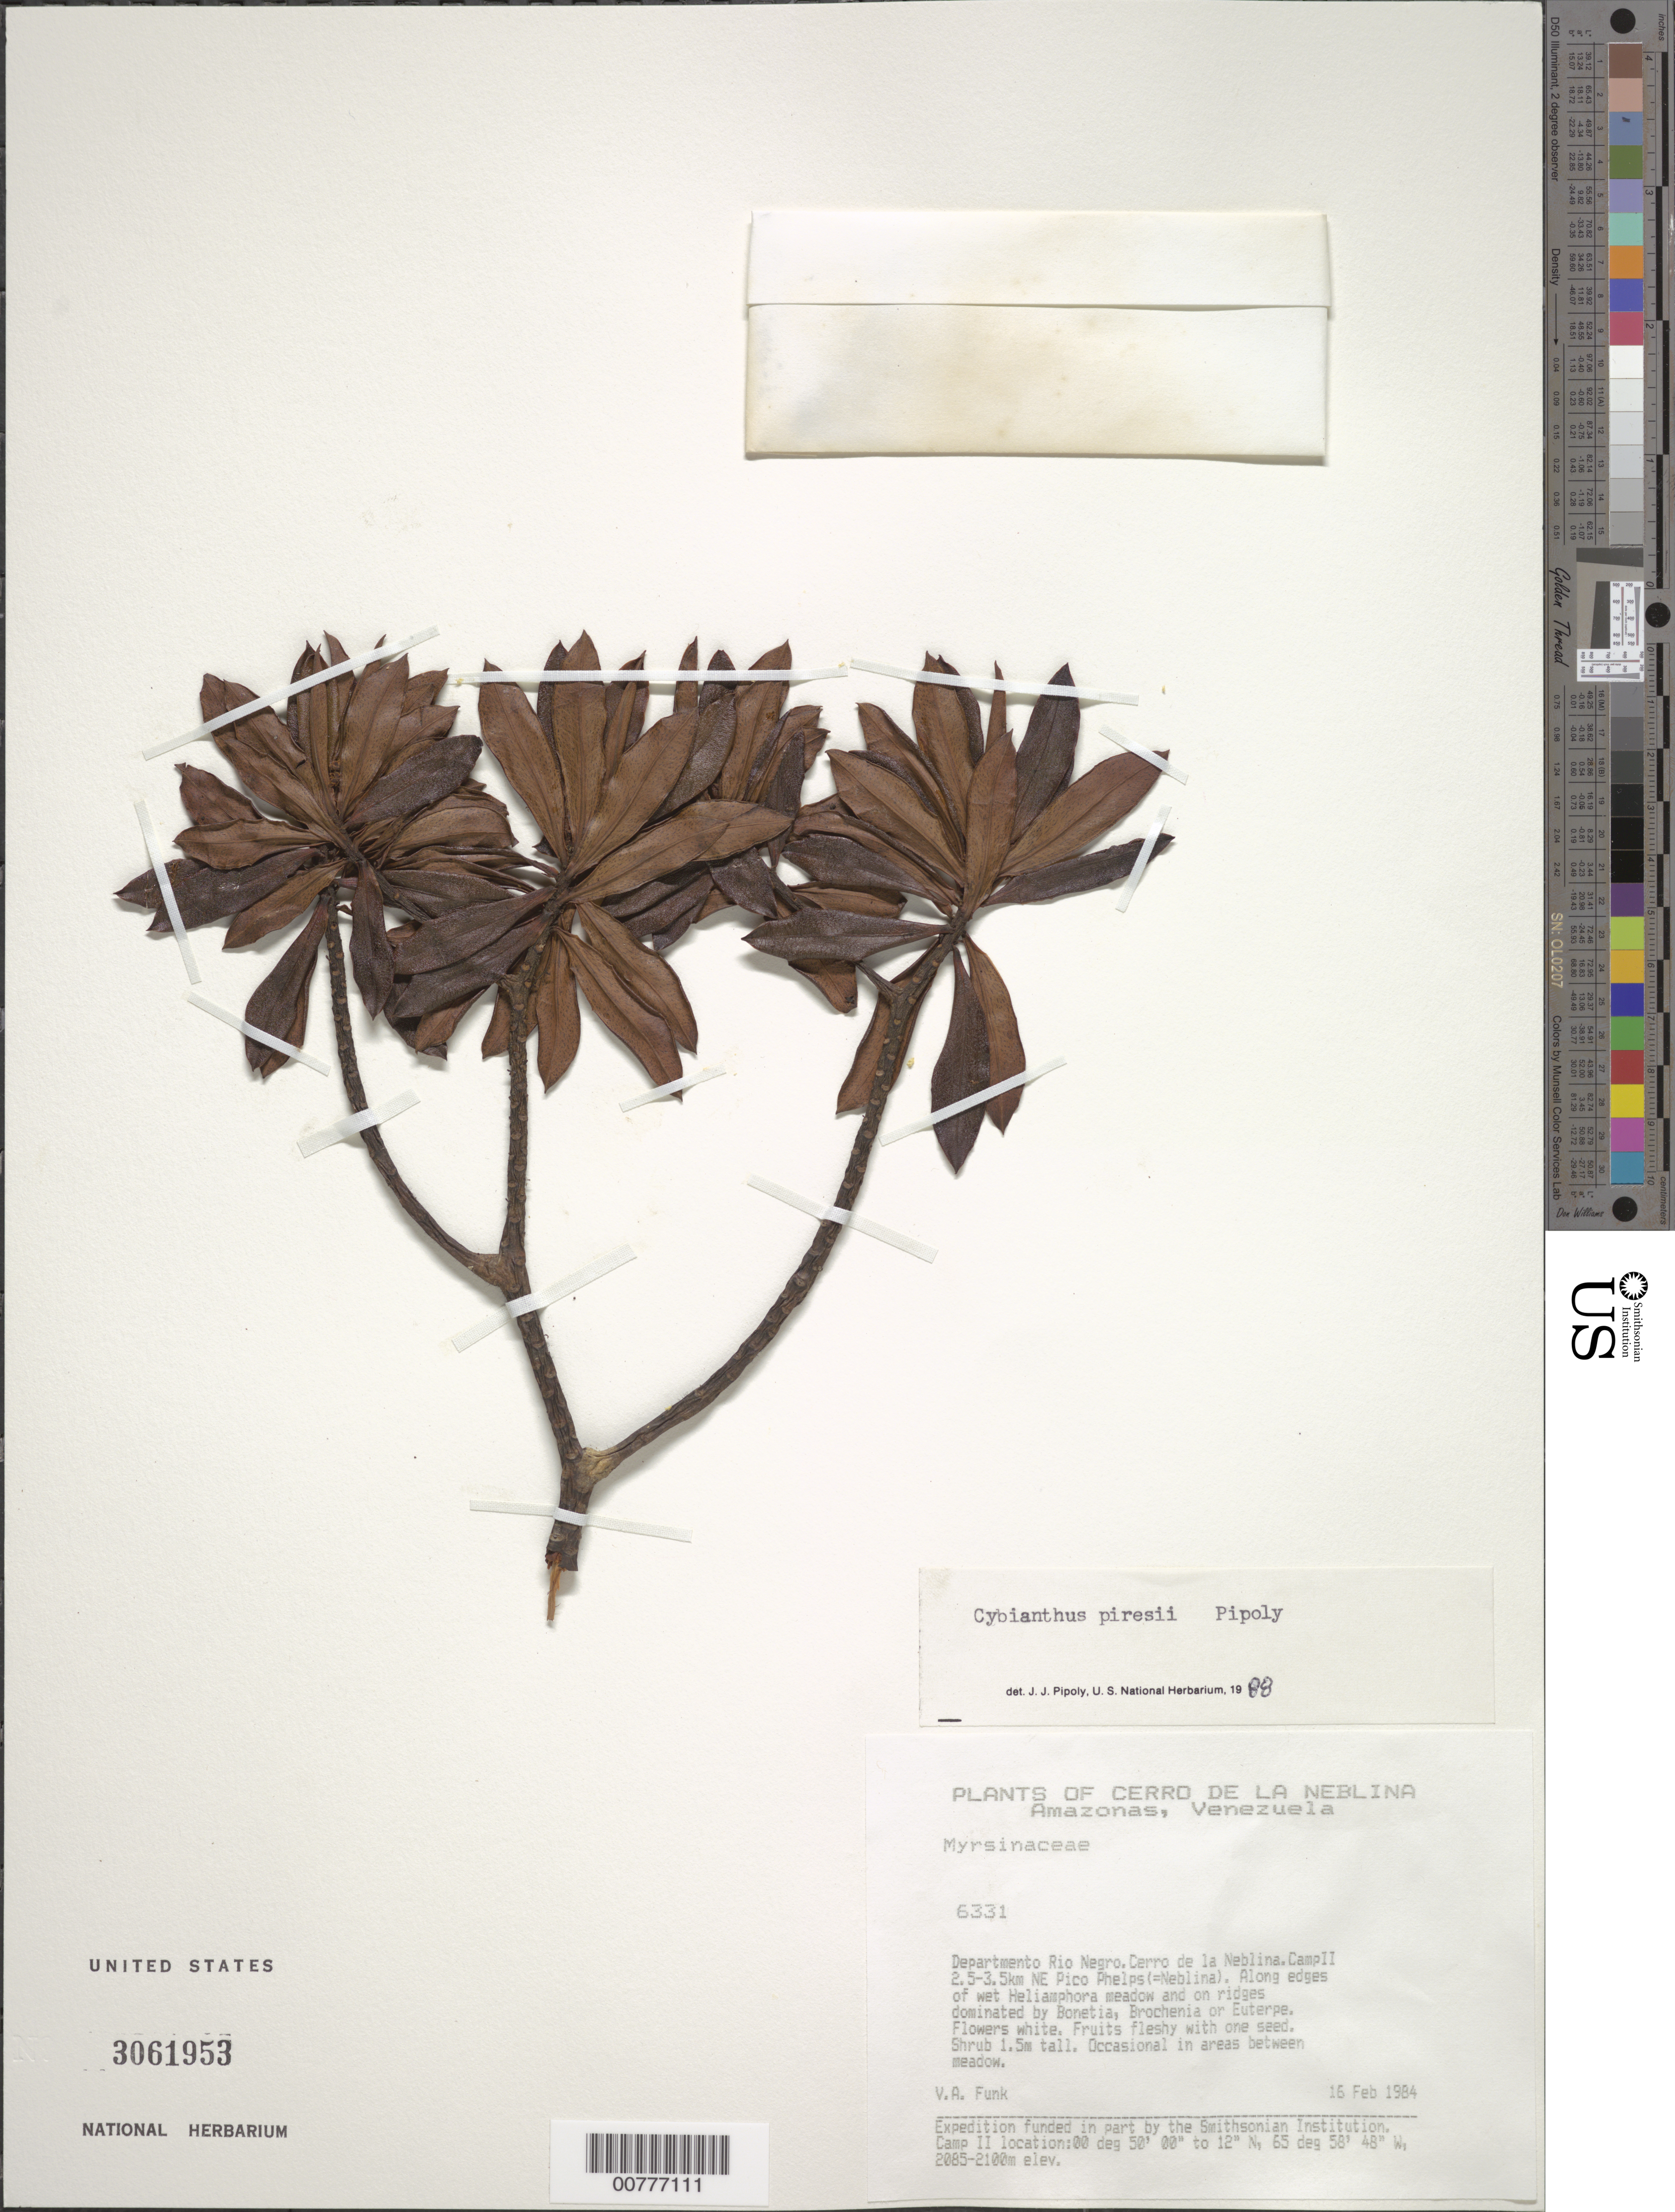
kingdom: Plantae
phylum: Tracheophyta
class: Magnoliopsida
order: Ericales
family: Primulaceae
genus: Cybianthus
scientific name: Cybianthus piresii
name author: Pipoly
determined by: Pipoly, J. J., III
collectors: V. Funk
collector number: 6331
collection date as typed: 16-Feb-84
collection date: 1984-02-16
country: Venezuela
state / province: Amazonas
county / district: Río Negro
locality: Cerro de la Neblina, Camp II 2.5-3.5 km NE Pico Phelps (=Neblina)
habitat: Edges of wet Heliamphora meadow and on ridges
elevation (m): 2085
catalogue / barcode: US 3061953